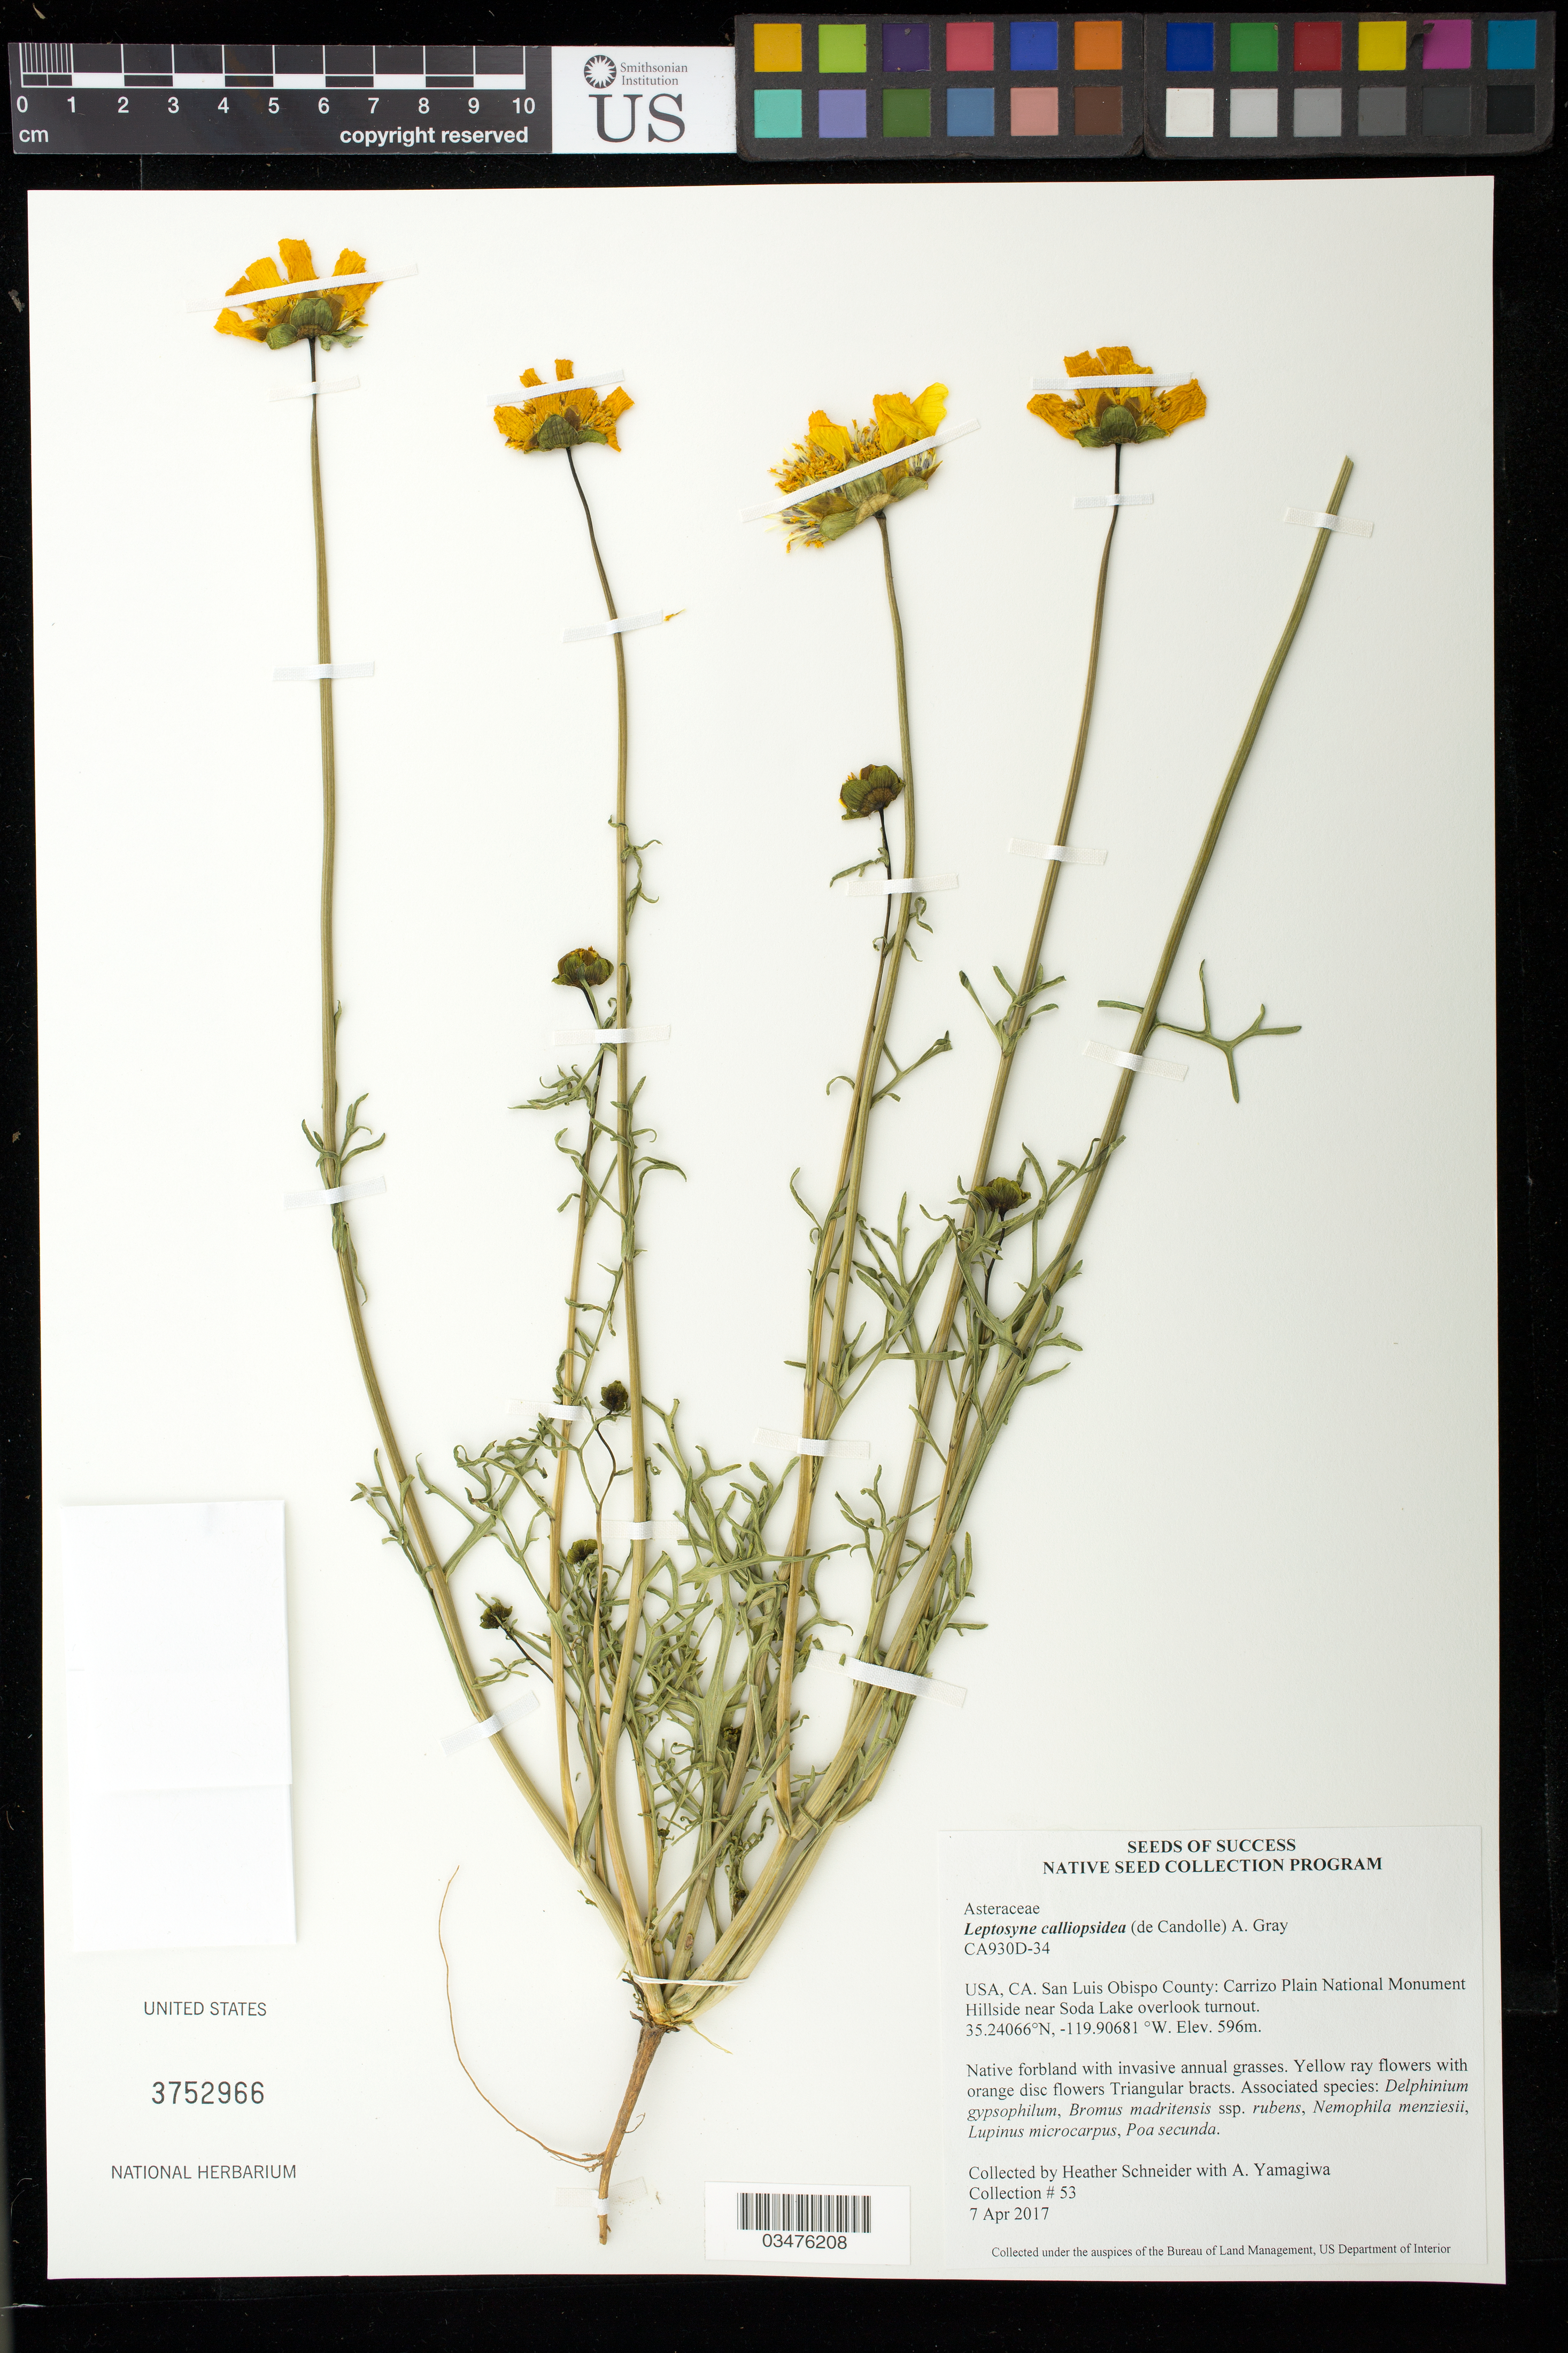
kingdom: Plantae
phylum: Tracheophyta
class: Magnoliopsida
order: Asterales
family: Asteraceae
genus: Leptosyne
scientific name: Leptosyne calliopsidea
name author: (DC.) A. Gray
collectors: H. Schneider & C. True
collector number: CA930D-34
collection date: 2017-04-07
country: United States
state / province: California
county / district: San Luis Obispo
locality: Carrizo Plain National Monument, Soda Lake Overlook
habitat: Native forbland with some invasive annual grass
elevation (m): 596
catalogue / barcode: US 3752966